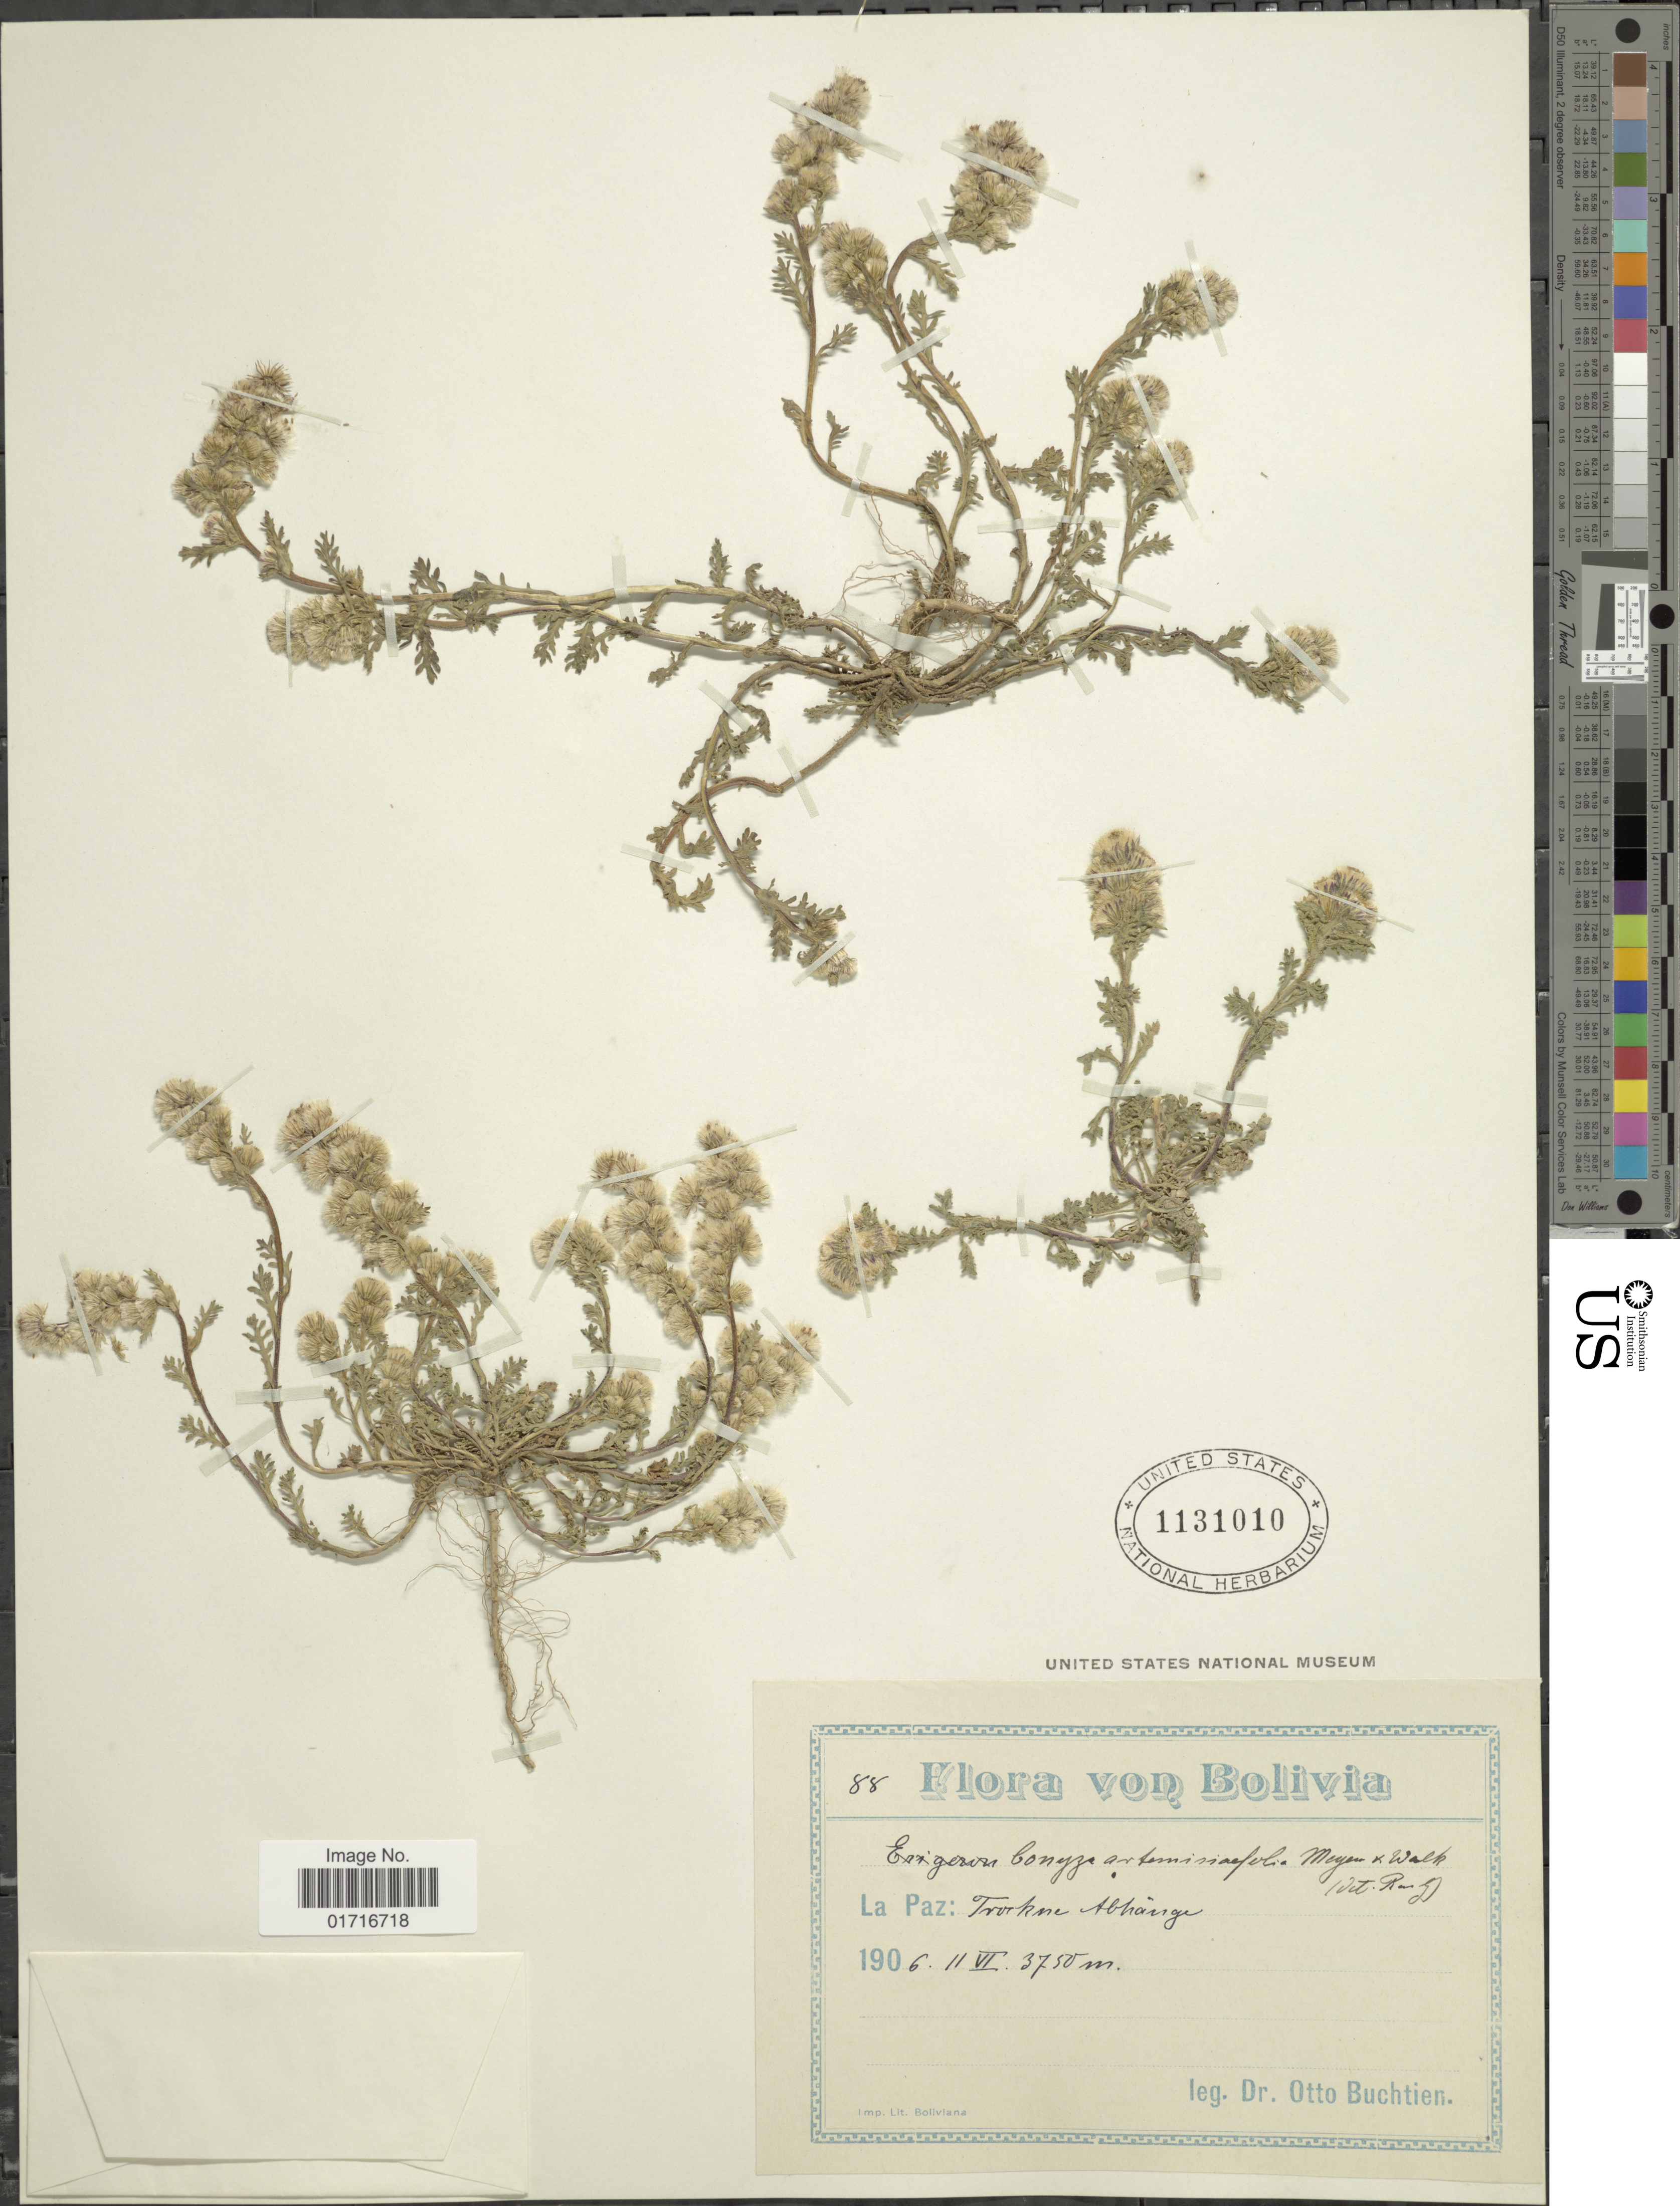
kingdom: Plantae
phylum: Tracheophyta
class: Magnoliopsida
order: Asterales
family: Asteraceae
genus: Conyza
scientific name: Conyza artemisifolia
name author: Meyen & Walp.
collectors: O. Buchtien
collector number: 88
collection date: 1906-06-11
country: Bolivia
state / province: La Paz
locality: La Paz: Trockne Abhange.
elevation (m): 3750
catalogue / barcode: US 1131010